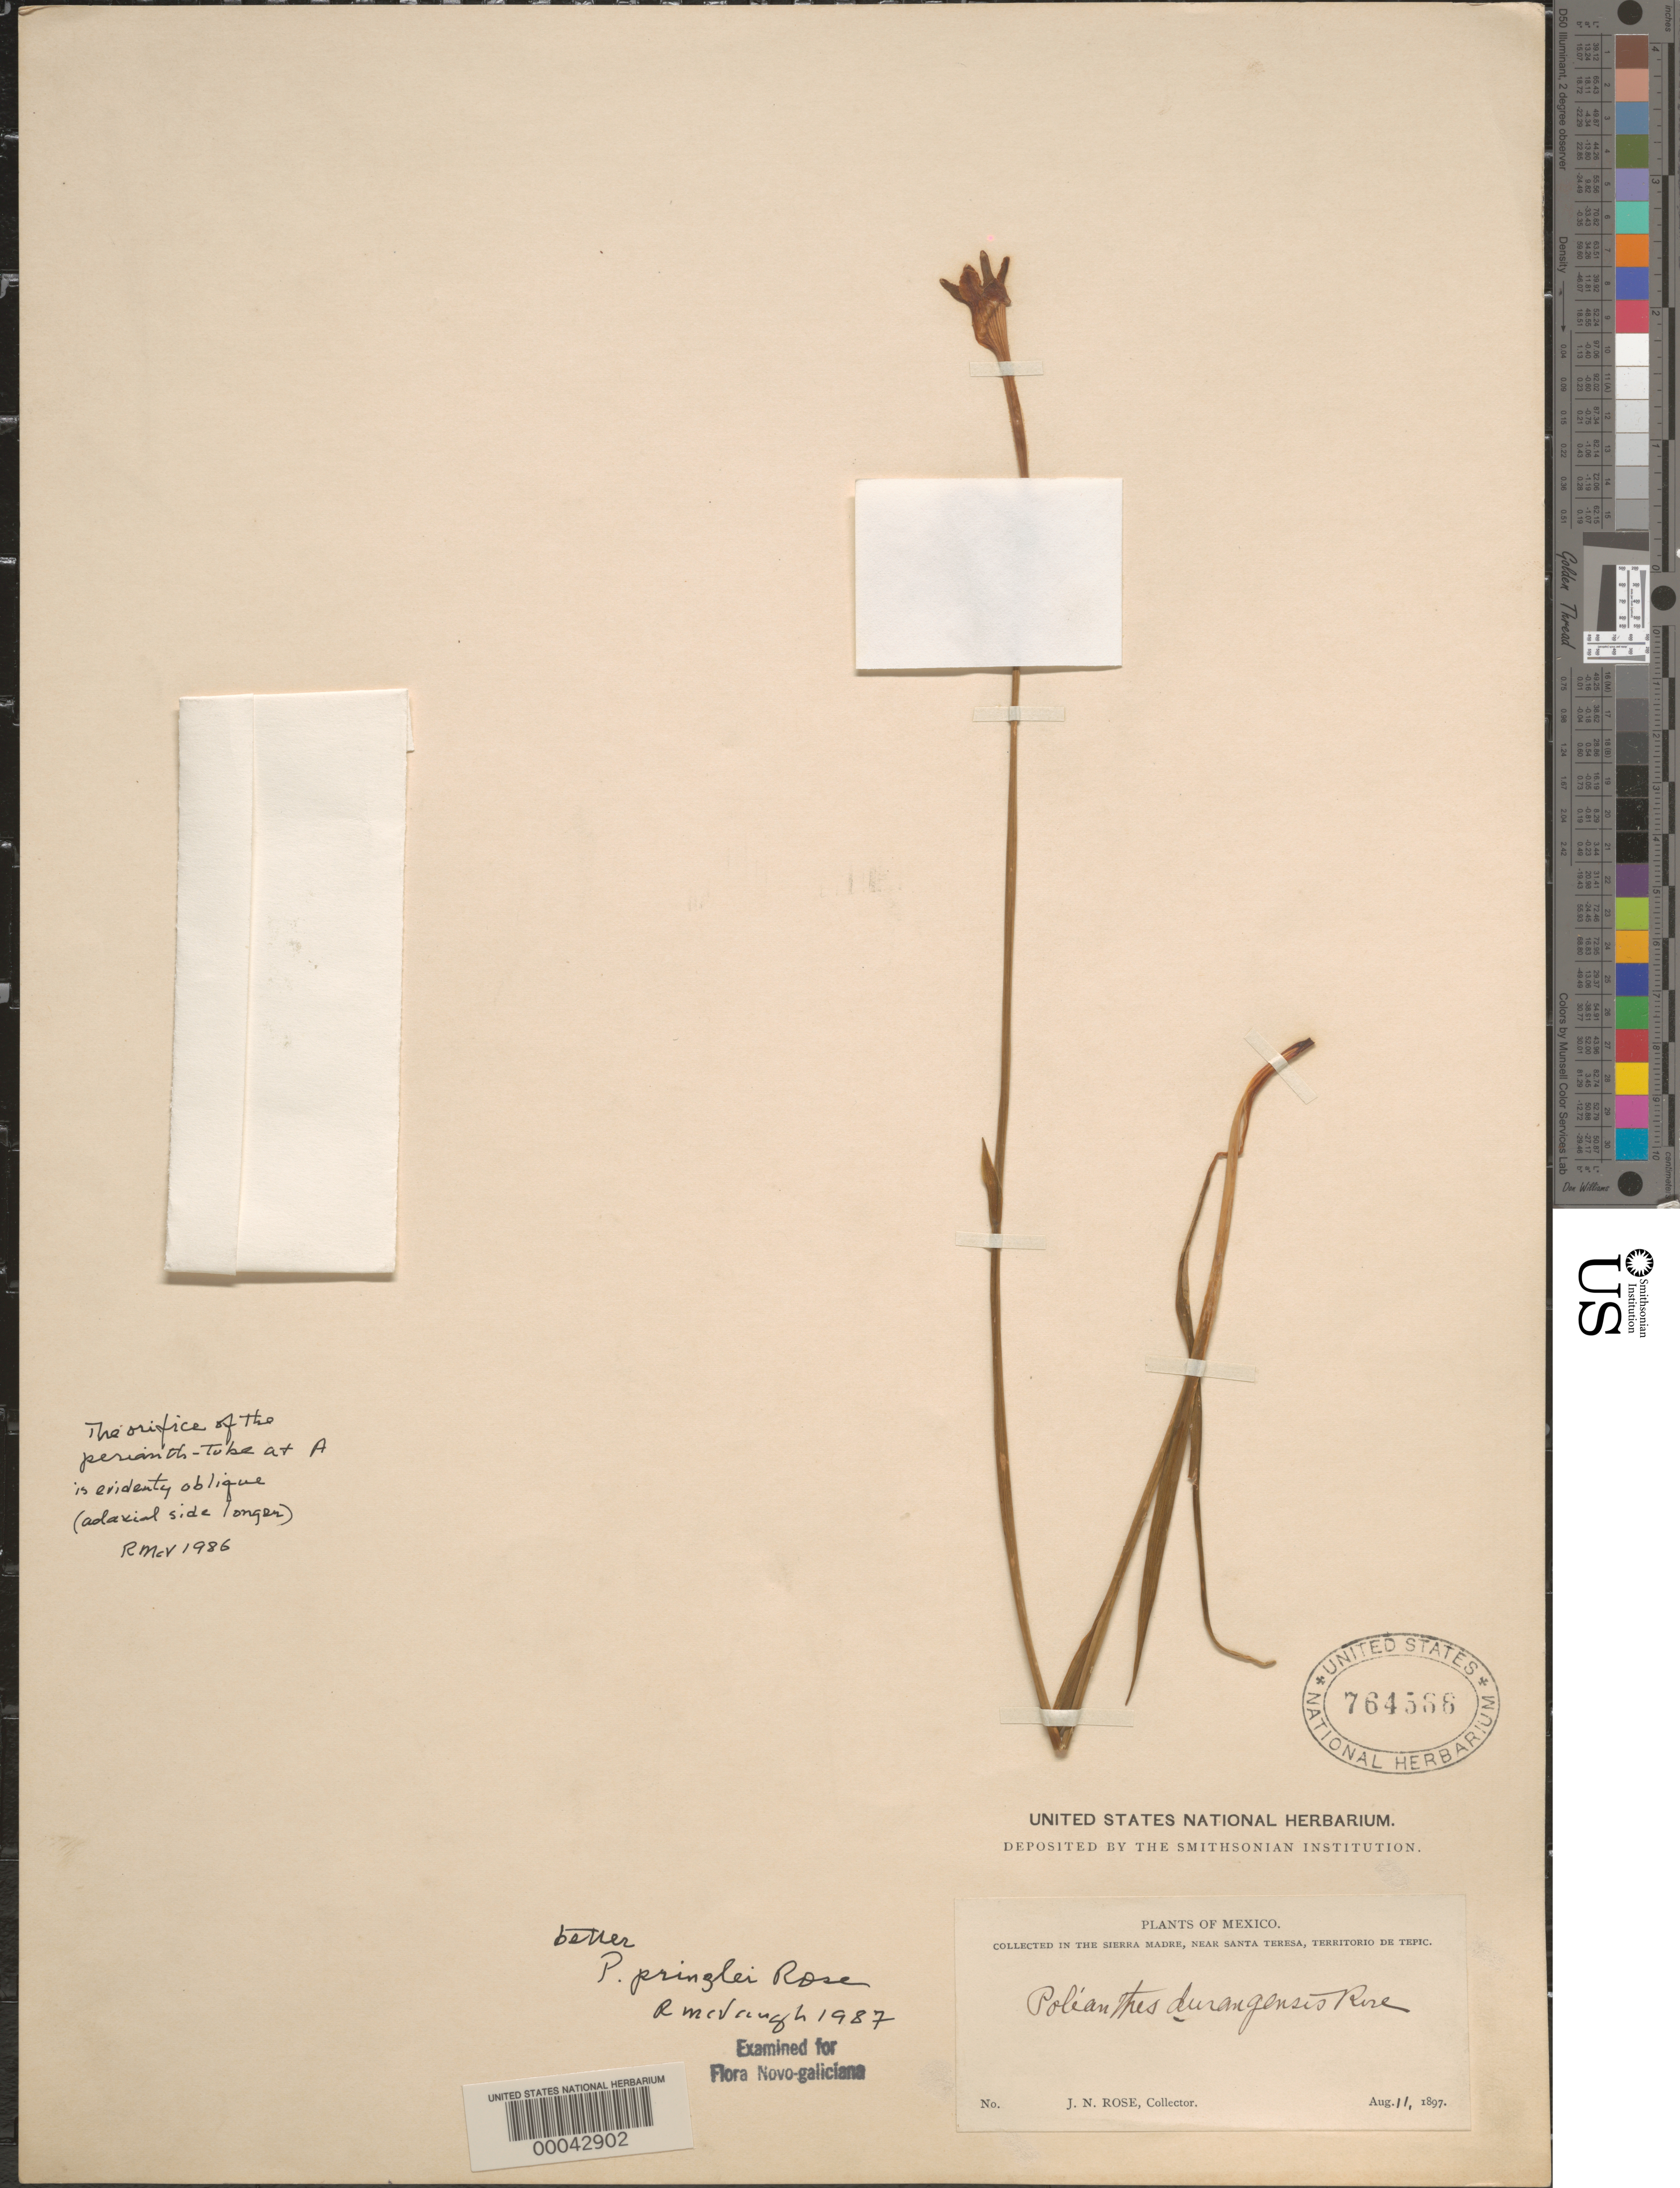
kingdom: Plantae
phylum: Tracheophyta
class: Liliopsida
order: Asparagales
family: Asparagaceae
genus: Polianthes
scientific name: Polianthes pringlei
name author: Rose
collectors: J. N. Rose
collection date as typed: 11 Aug 1897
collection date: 1897-08-11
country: Mexico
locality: Territorio de Tepic, Sierra Madre, near Santa Teresa.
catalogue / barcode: US 764588